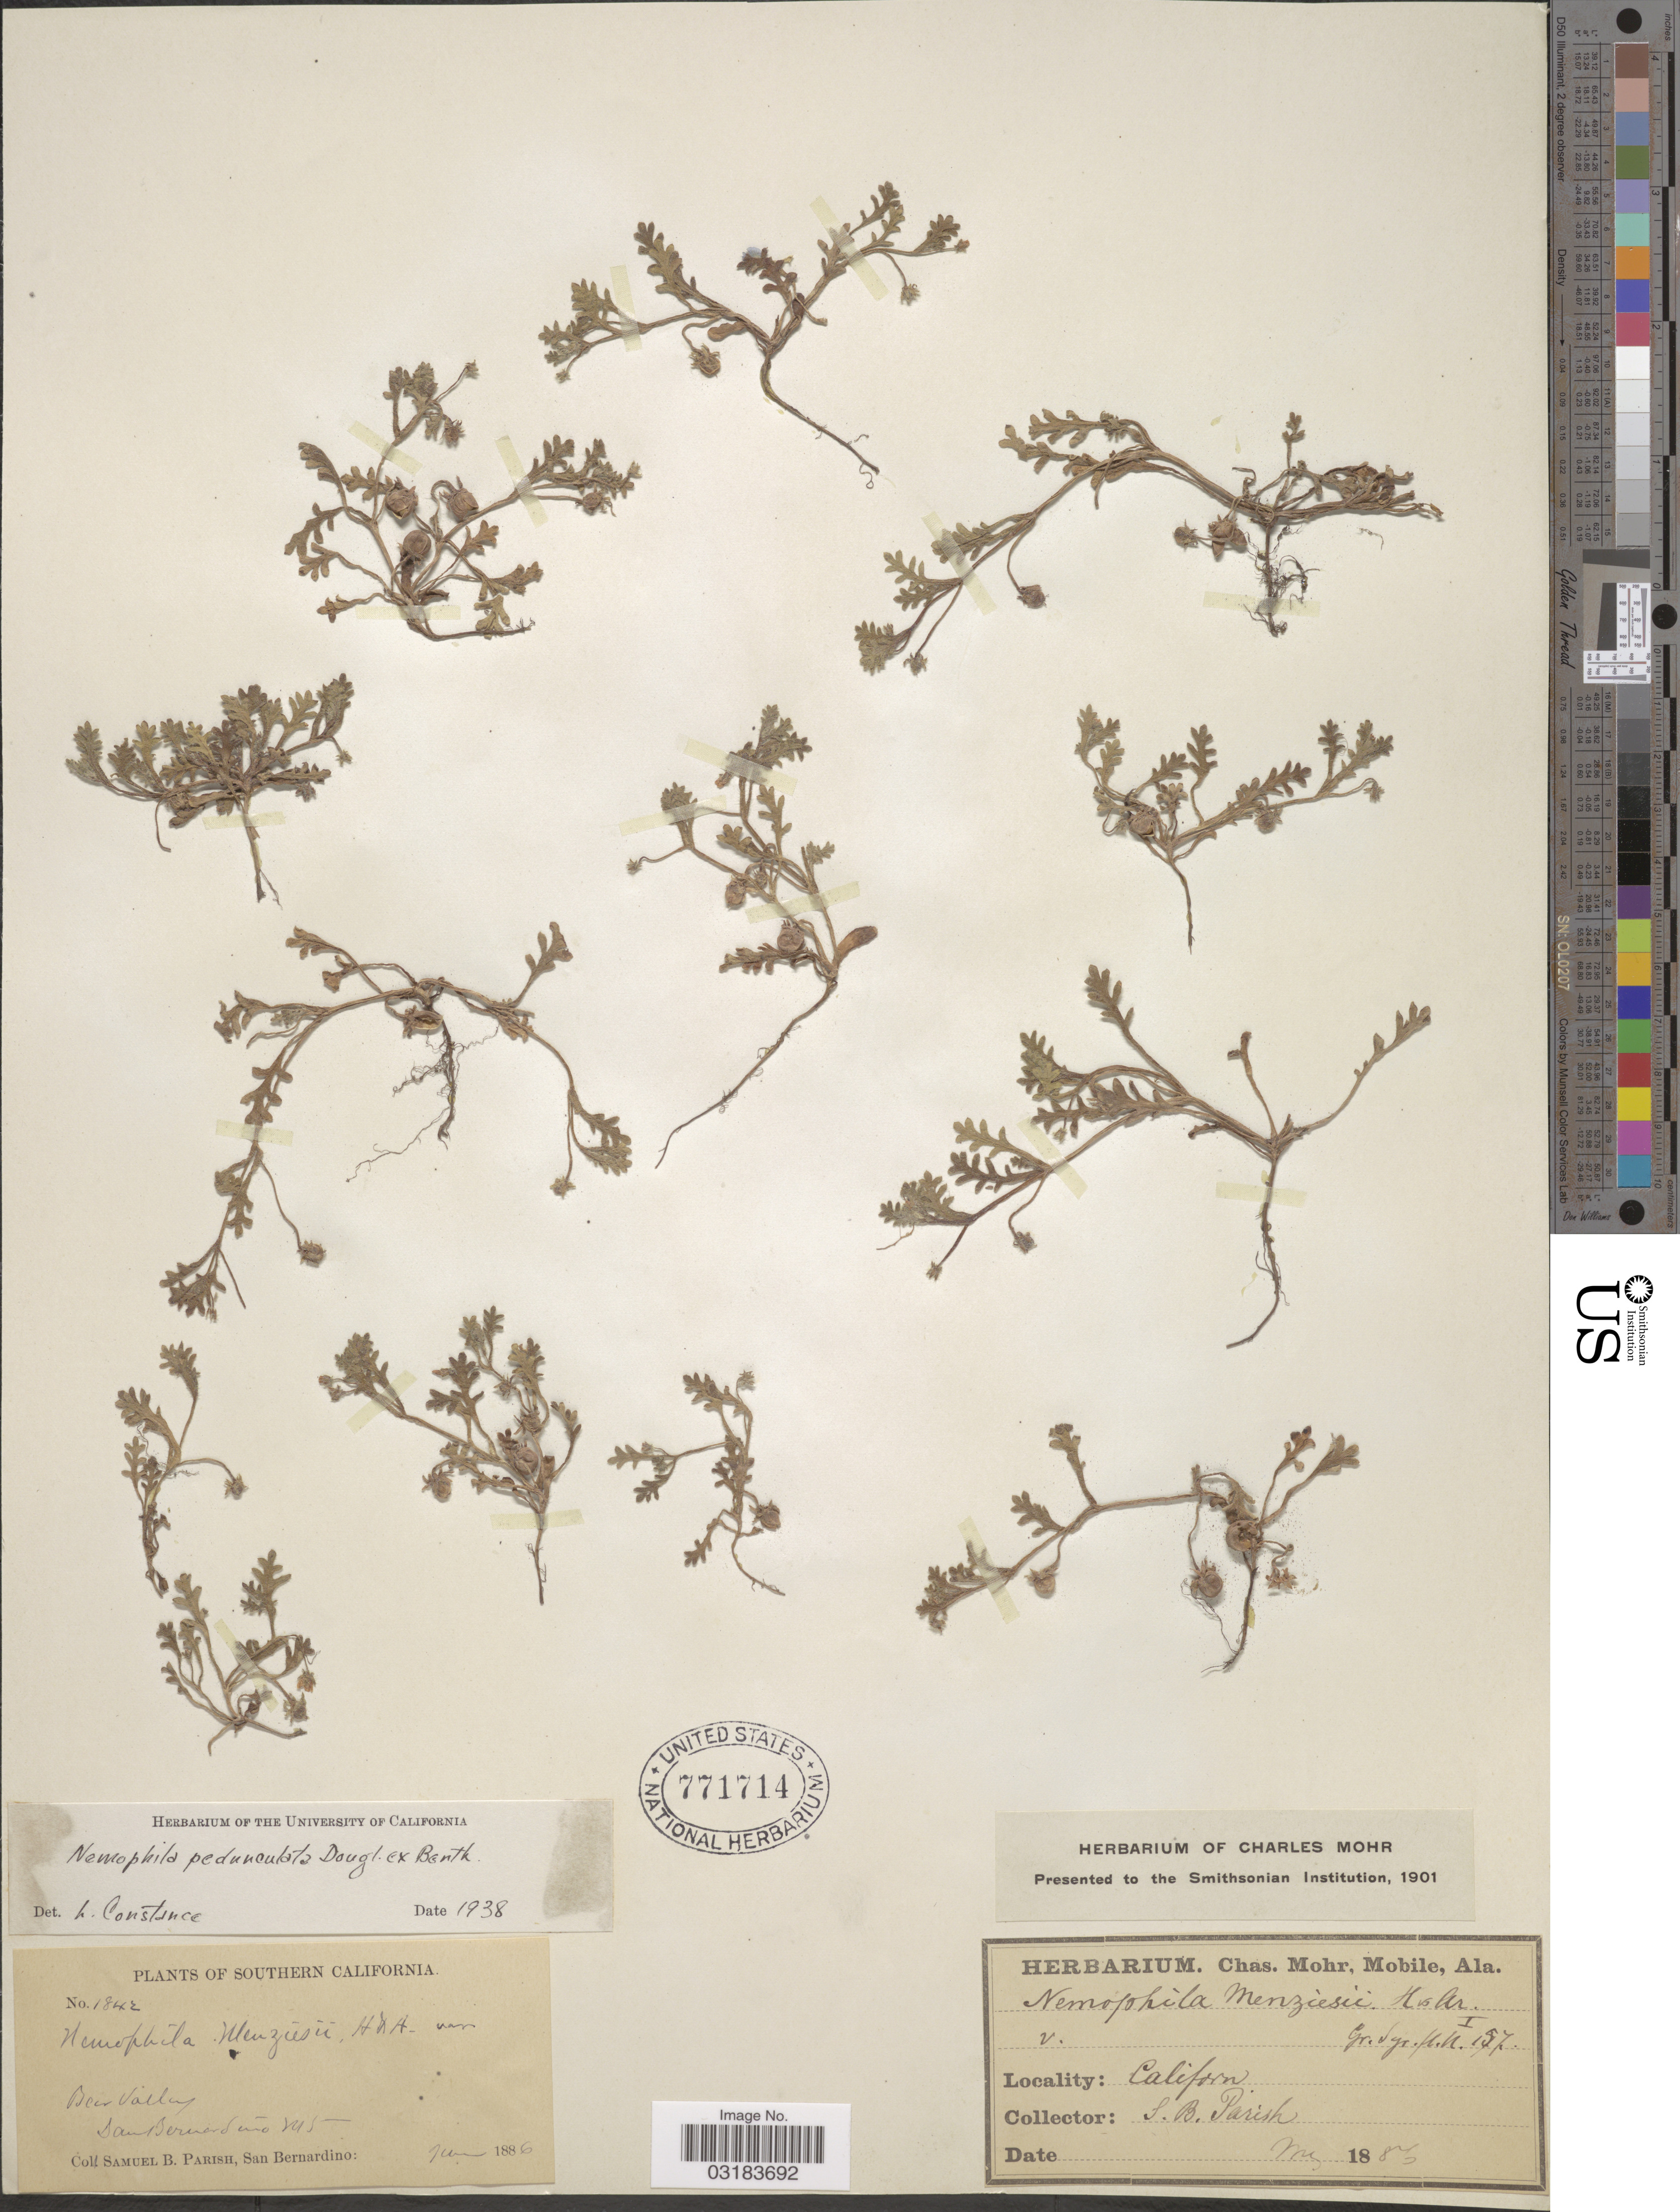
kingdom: Plantae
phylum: Tracheophyta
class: Magnoliopsida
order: Boraginales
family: Hydrophyllaceae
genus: Nemophila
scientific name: Nemophila pedunculata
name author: Douglas ex Benth.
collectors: S. B. Parish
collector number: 1842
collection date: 1886-03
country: United States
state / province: California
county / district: San Bernardino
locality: Southern California. Bear Valley. San Bernardino Mts.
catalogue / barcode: US 771714